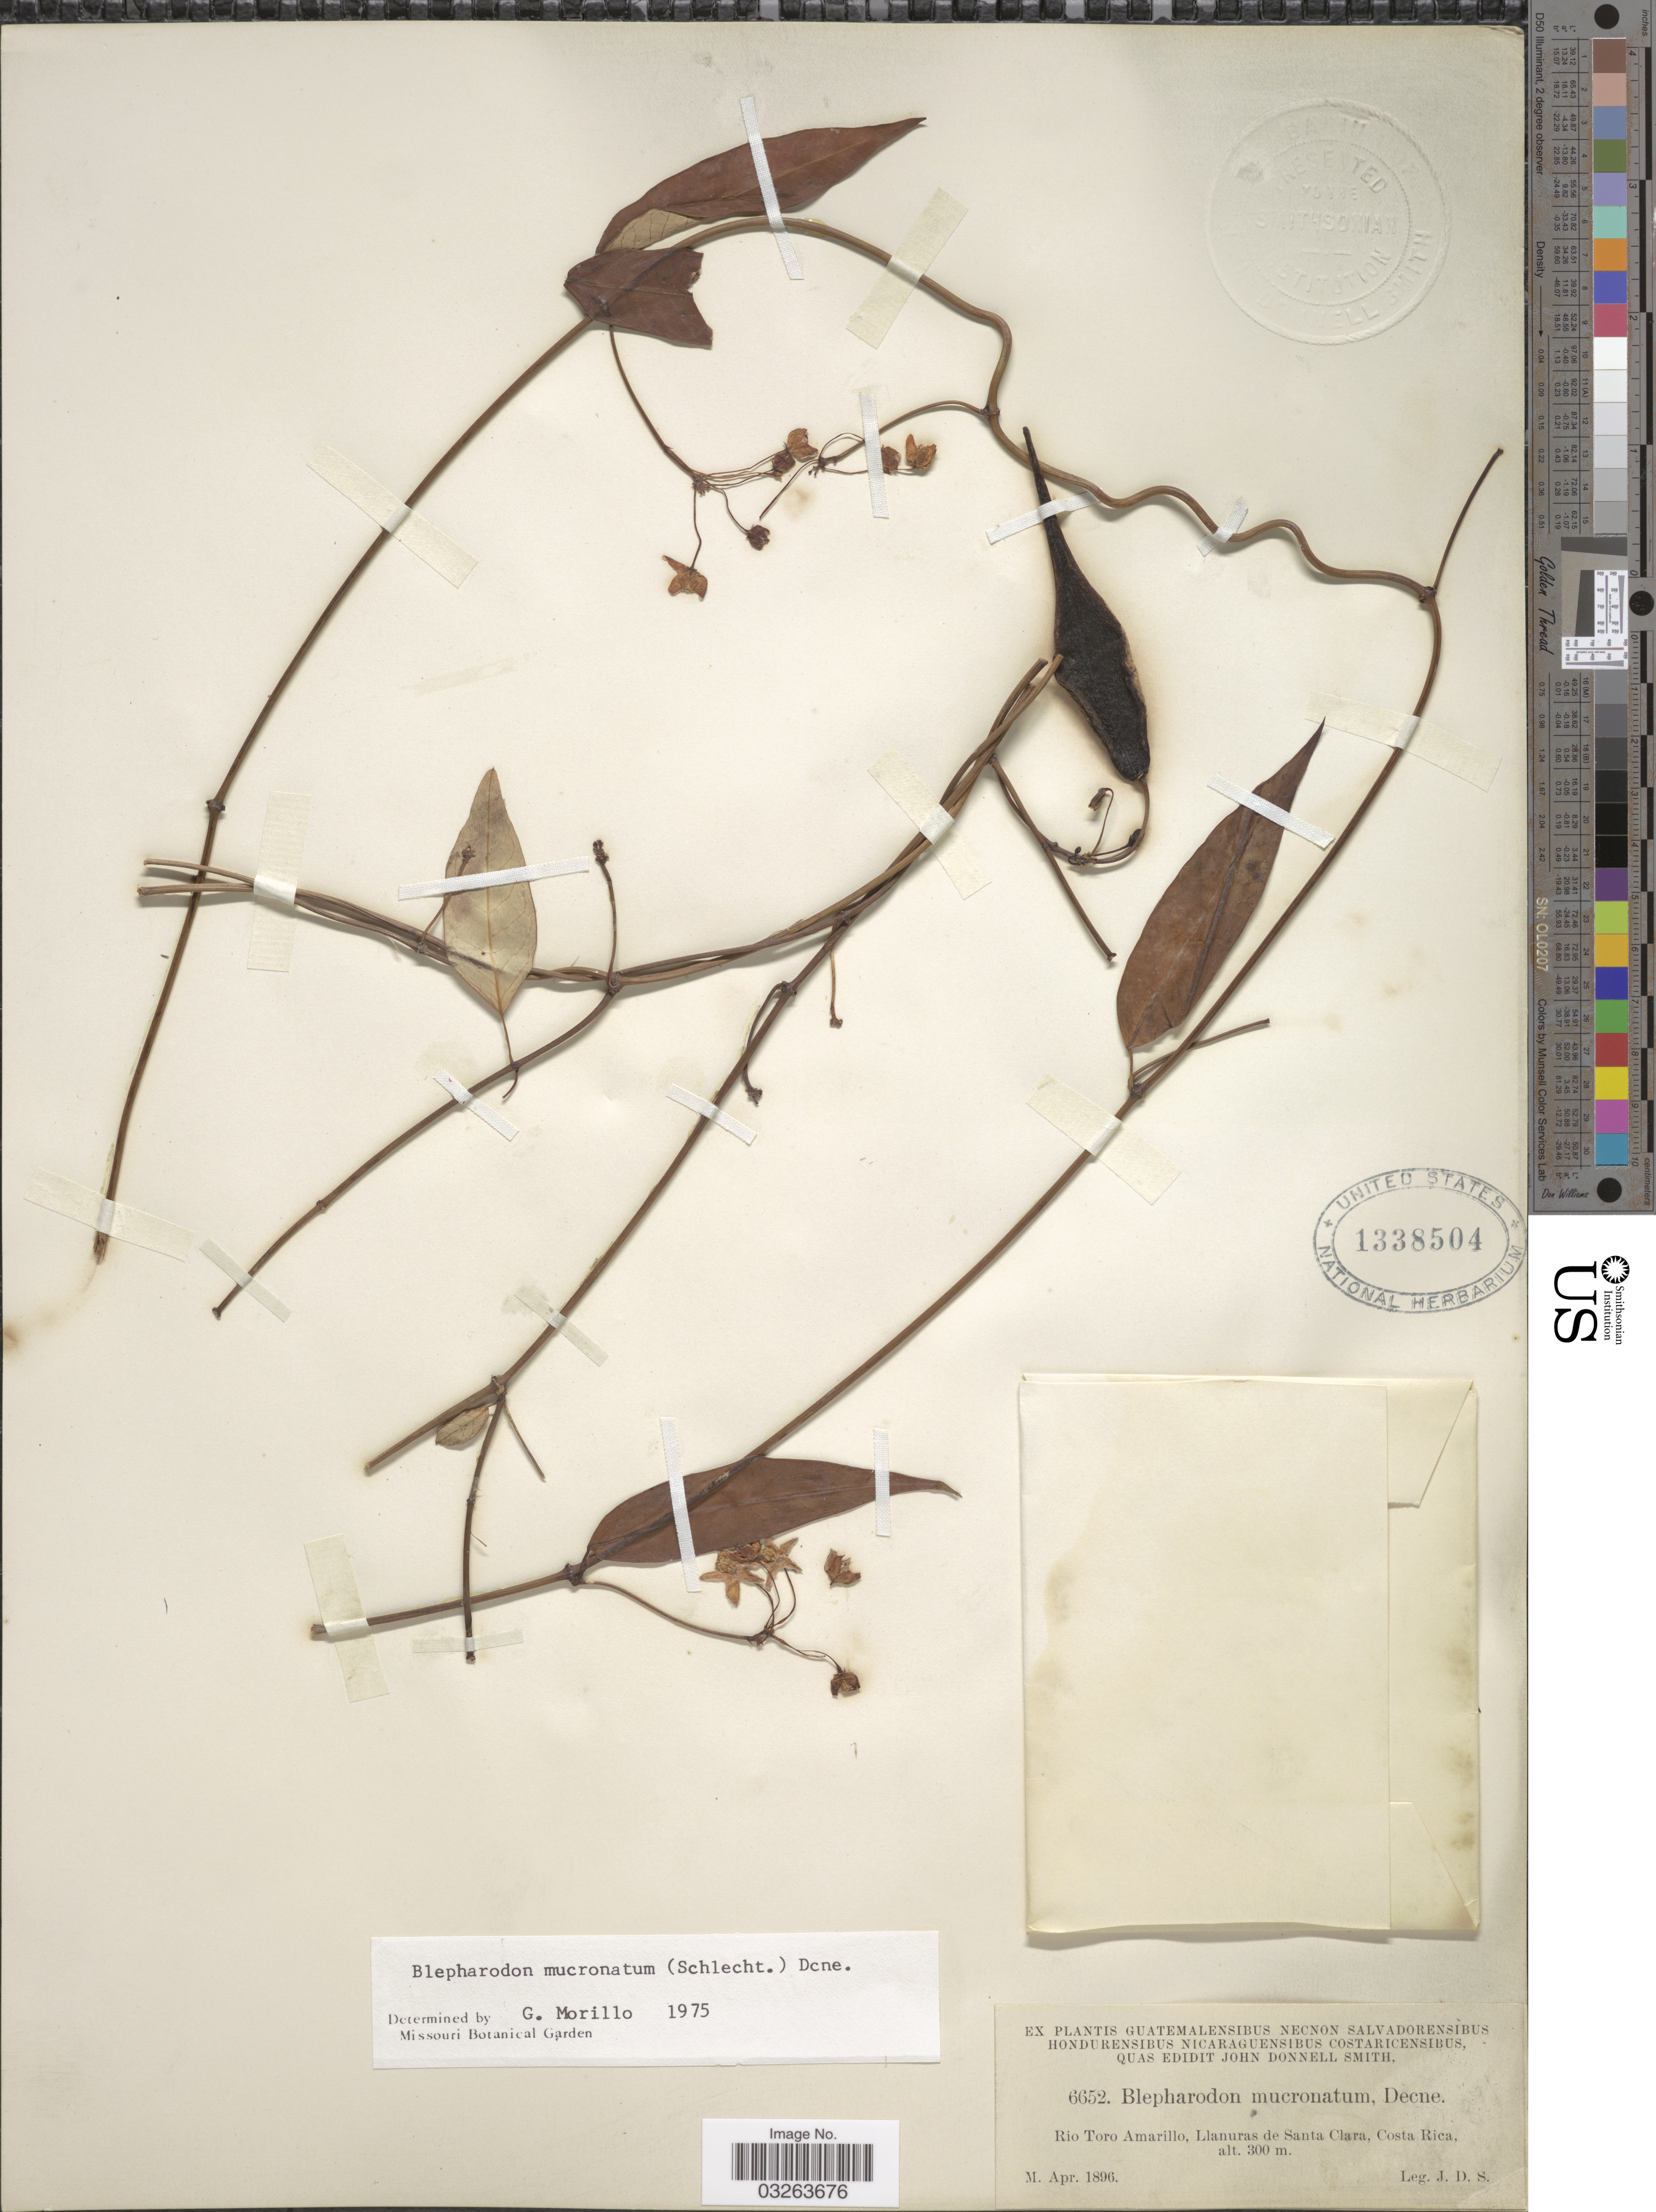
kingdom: Plantae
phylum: Tracheophyta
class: Magnoliopsida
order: Gentianales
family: Apocynaceae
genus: Blepharodon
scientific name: Blepharodon mucronatum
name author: (Schltdl.) Decne.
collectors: J. Donnell Smith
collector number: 6652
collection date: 1896-04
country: Costa Rica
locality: Rio Toro Amarillo, Llanuras de Santa Clara.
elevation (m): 300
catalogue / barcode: US 1338504